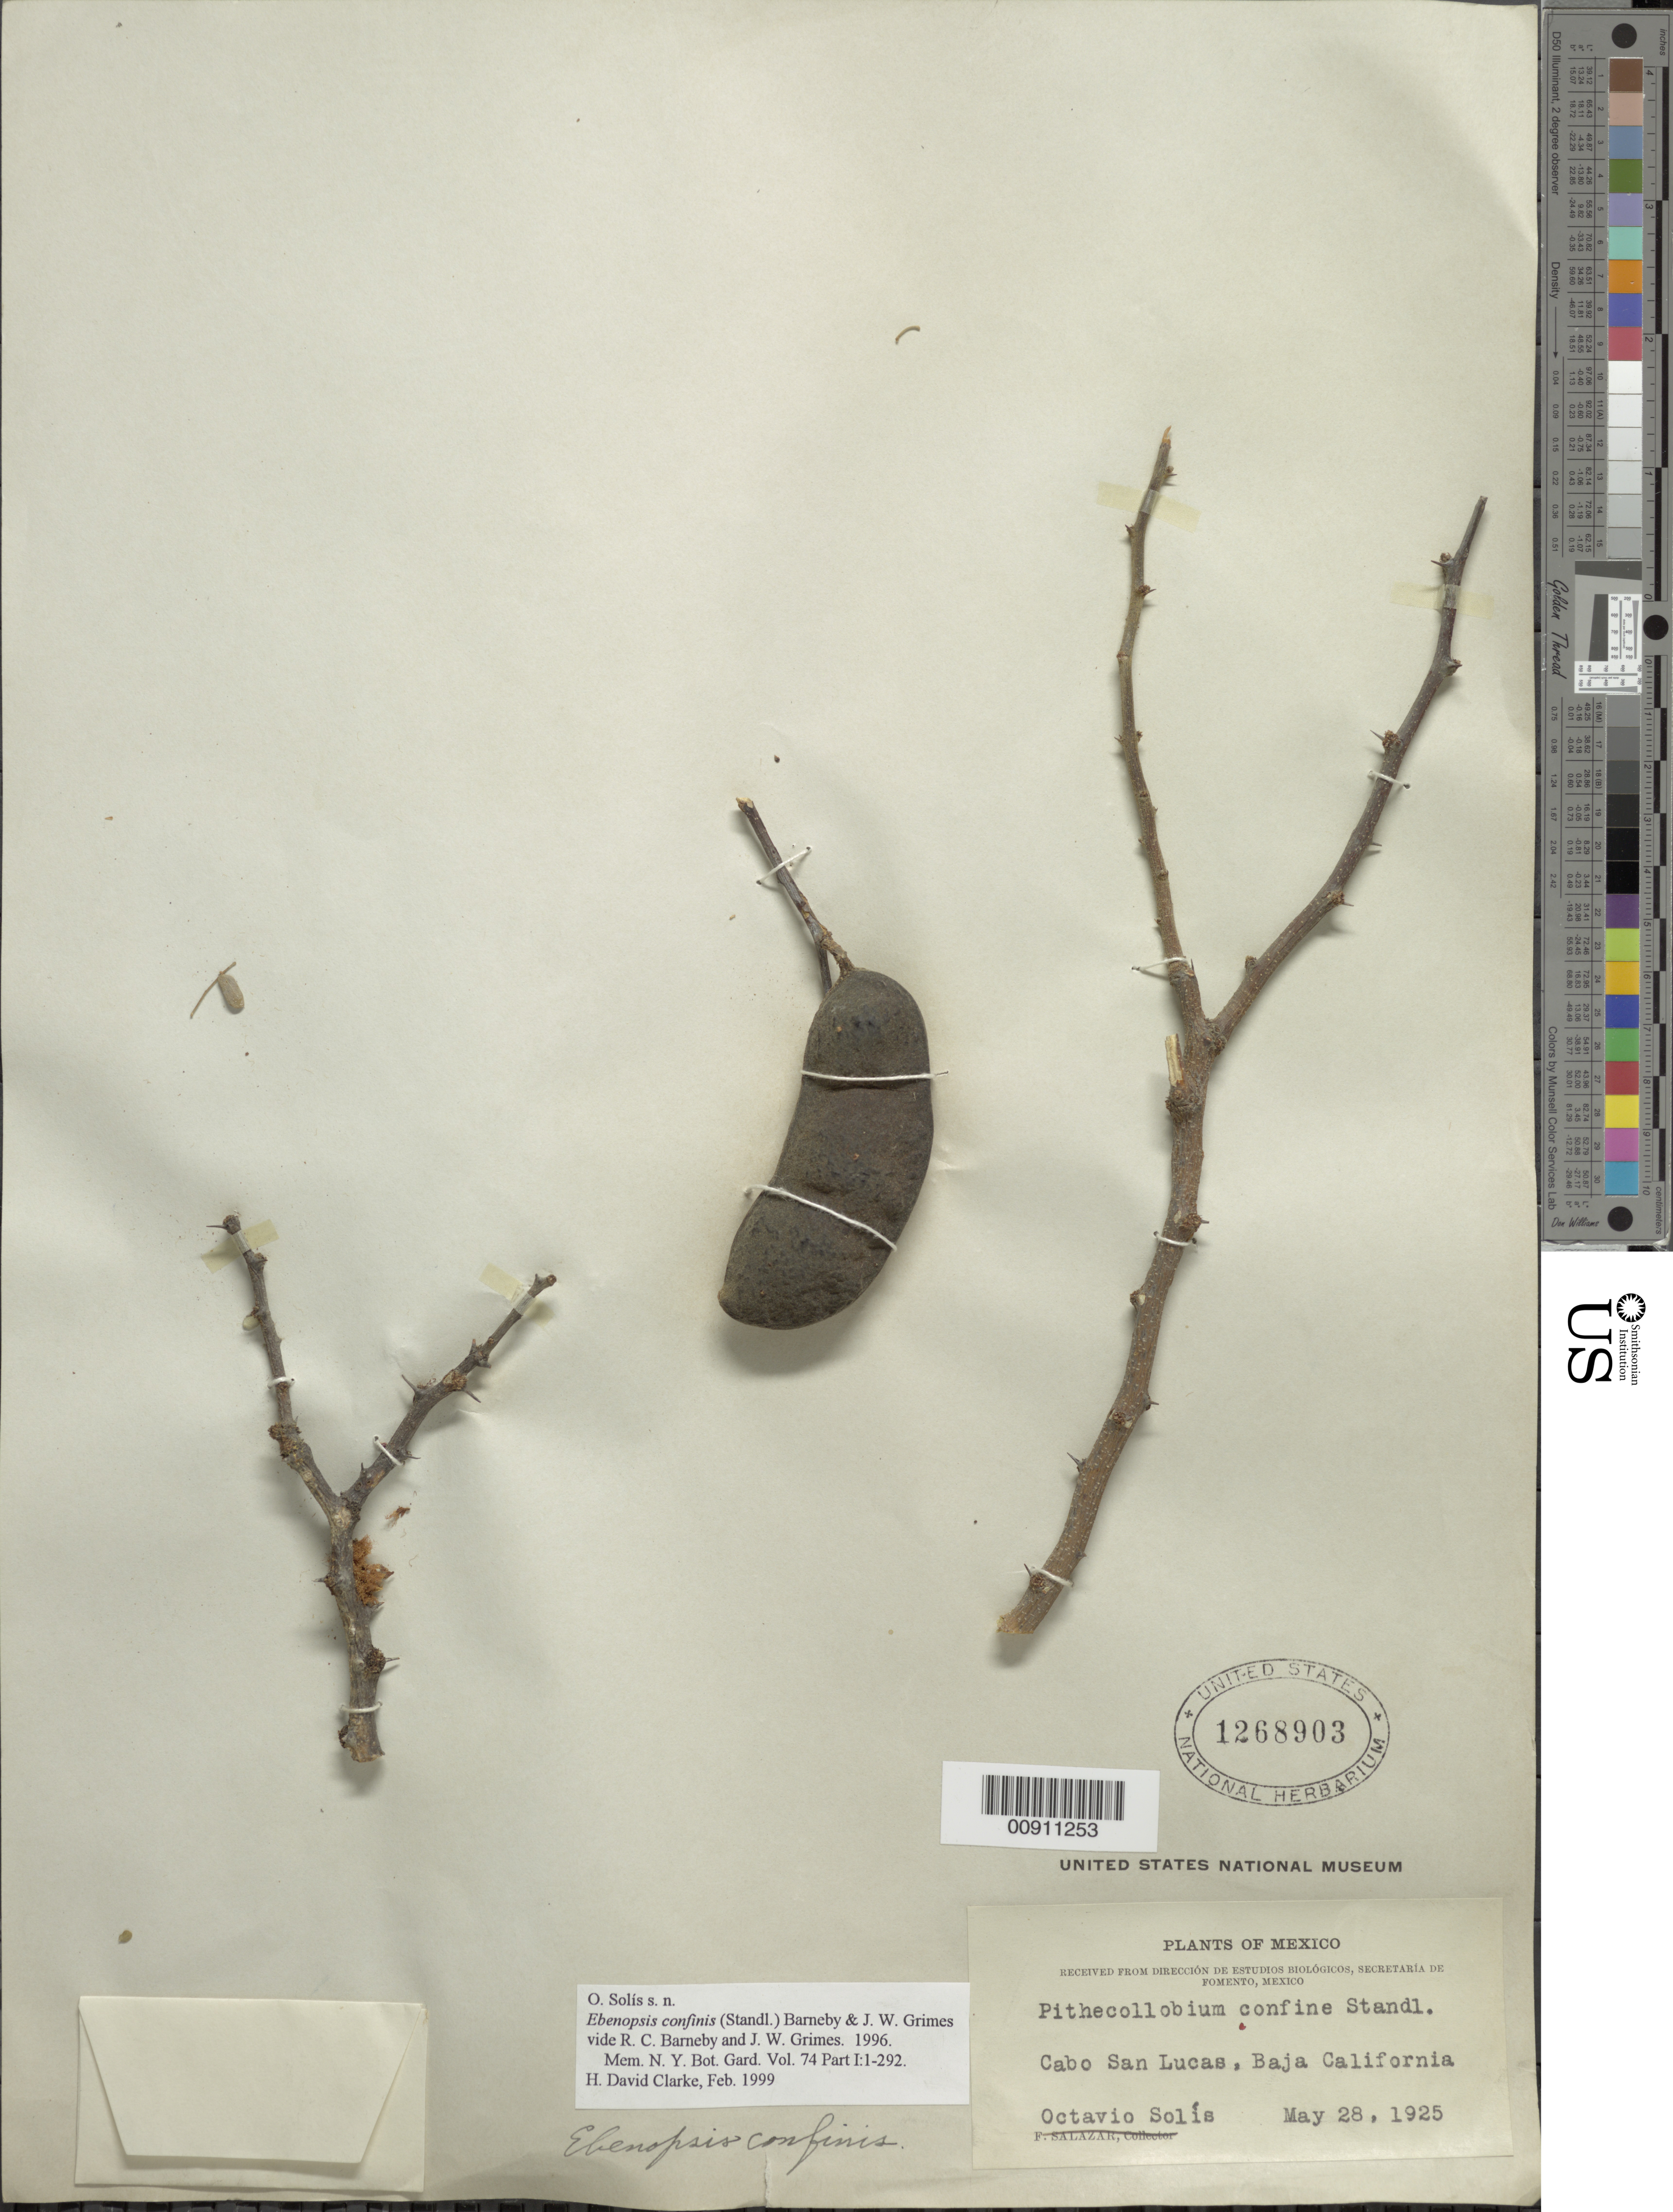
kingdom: Plantae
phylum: Tracheophyta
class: Magnoliopsida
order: Fabales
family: Fabaceae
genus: Ebenopsis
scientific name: Ebenopsis confinis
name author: (Standl.) Britton & Rose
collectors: O. Solís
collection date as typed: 28 May 1925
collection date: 1925-05-28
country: Mexico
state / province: Baja California Sur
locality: Cabo San Lucas, Baja California.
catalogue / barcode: US 1268903